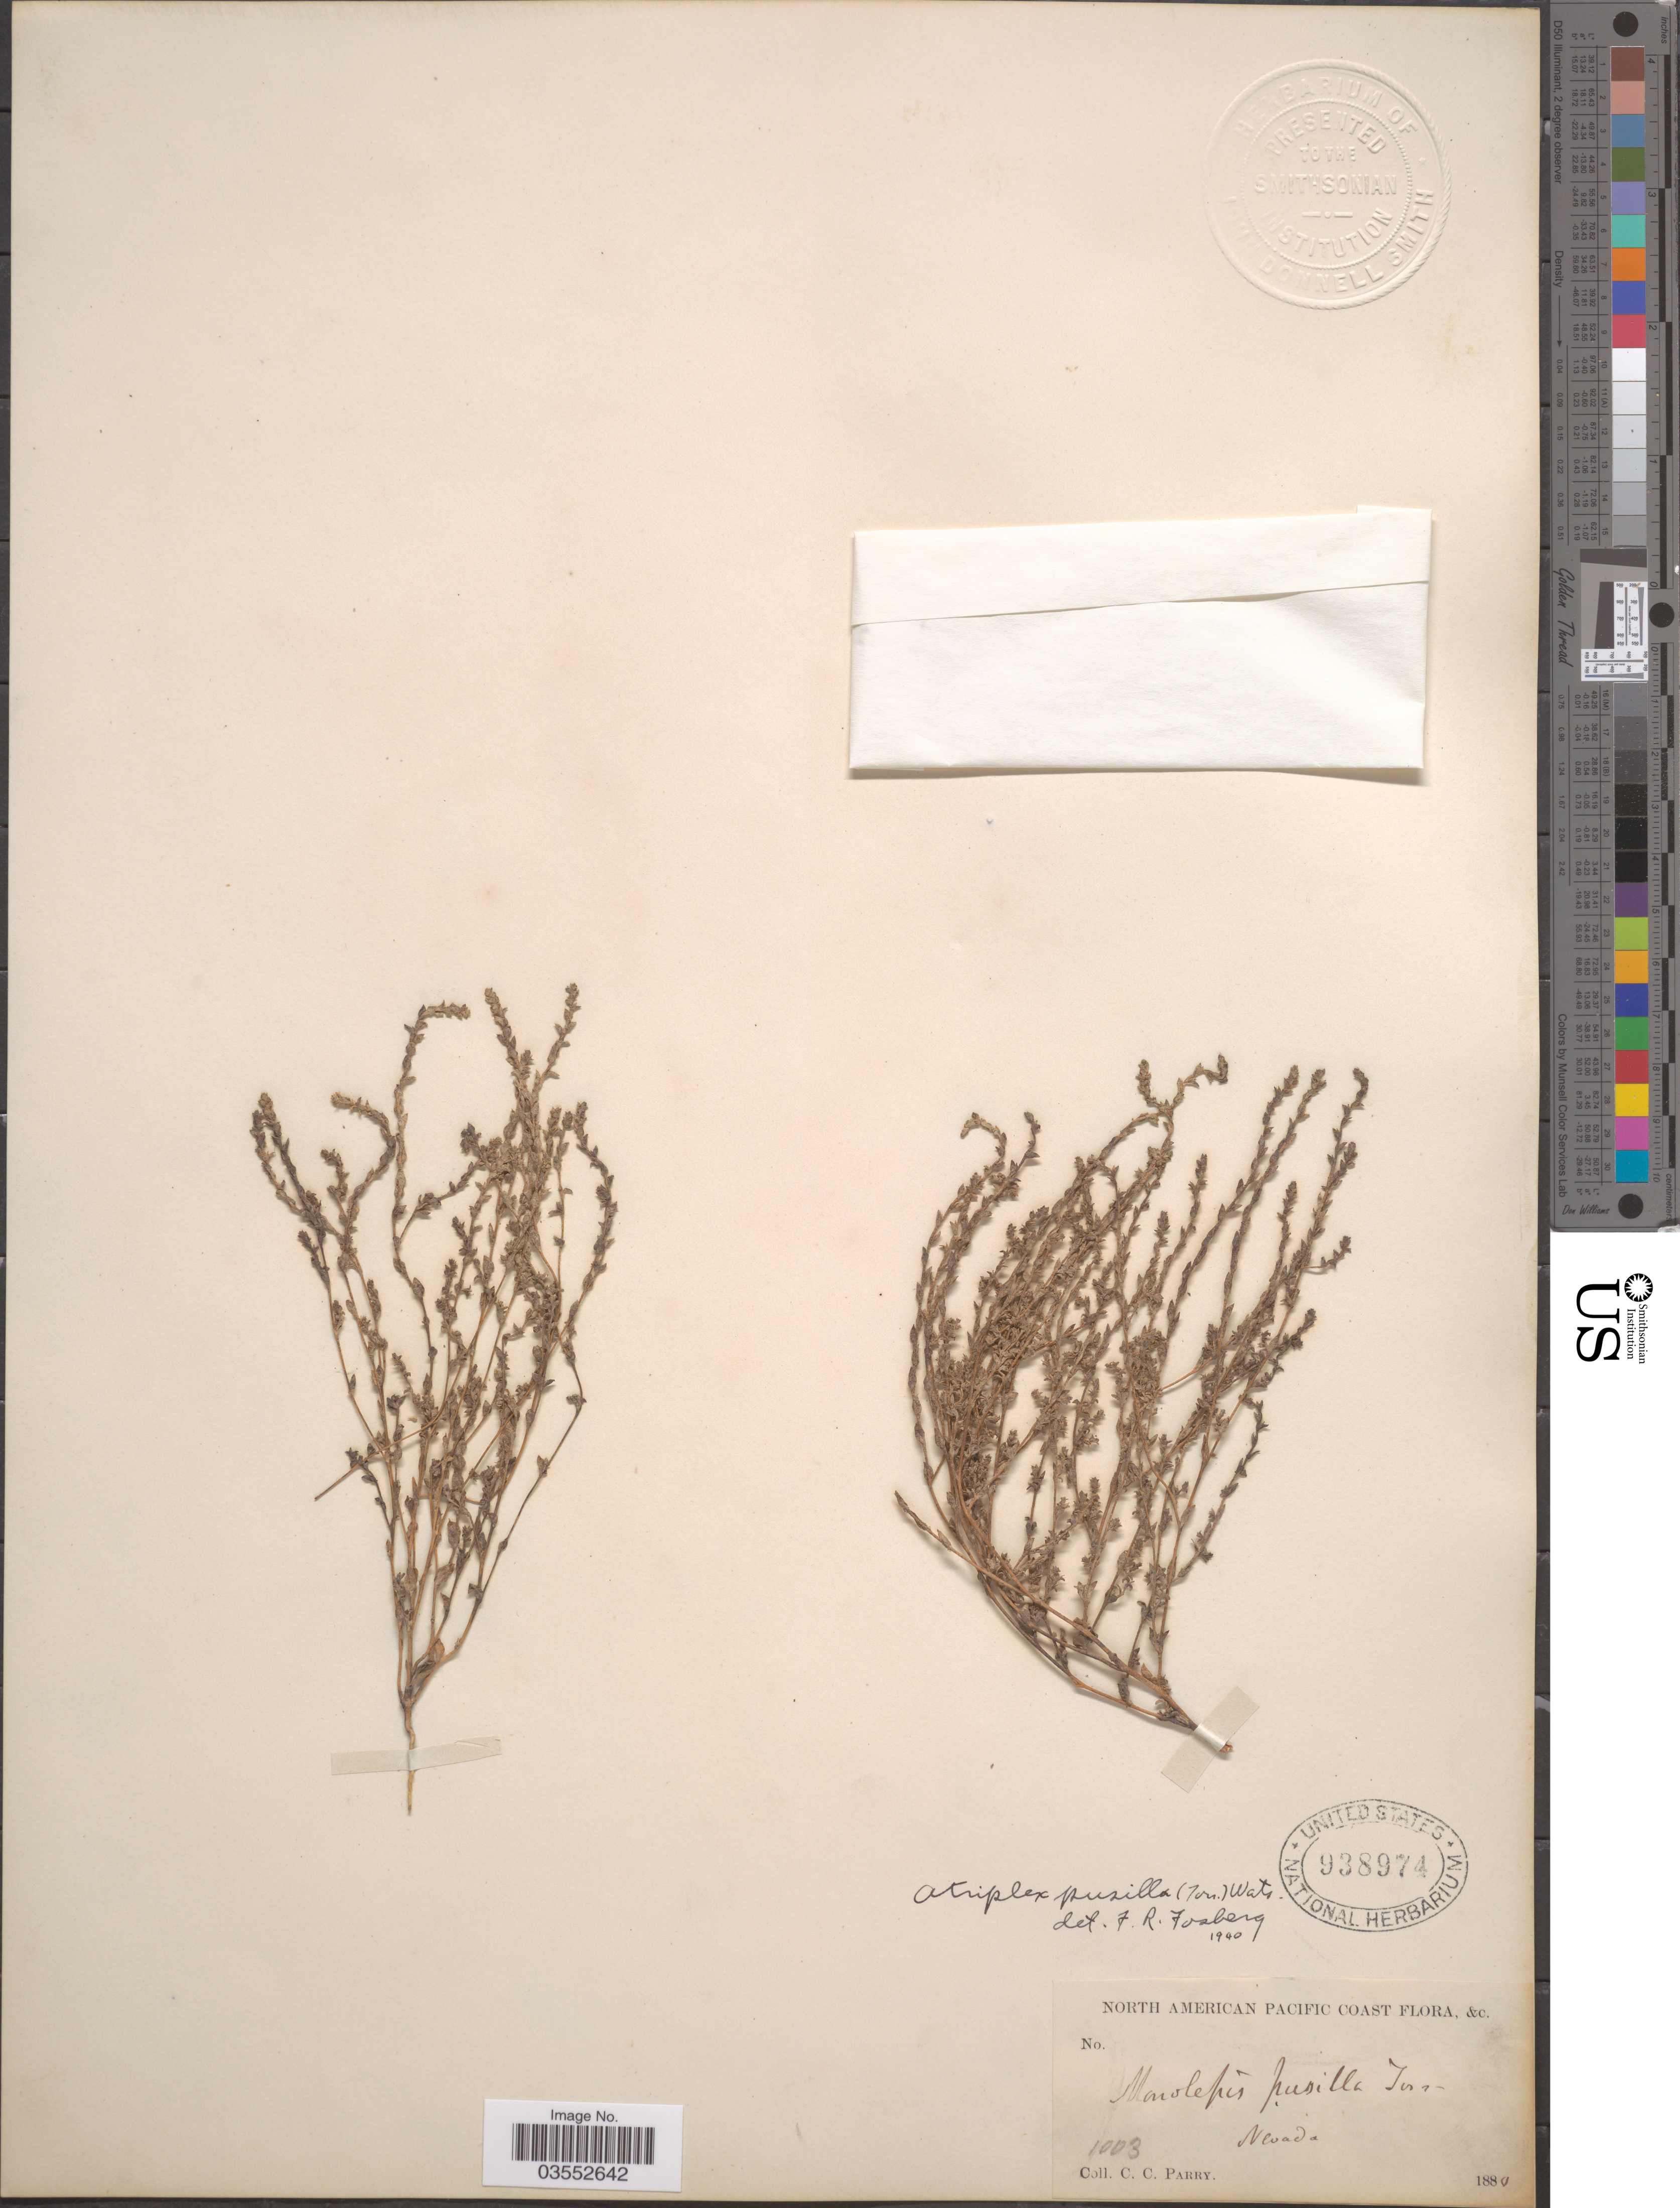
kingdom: Plantae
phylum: Tracheophyta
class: Magnoliopsida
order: Caryophyllales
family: Amaranthaceae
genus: Atriplex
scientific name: Atriplex rosea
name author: L.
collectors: C. C. Parry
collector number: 1003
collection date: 1880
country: United States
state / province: Nevada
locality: North American Pacific Coast.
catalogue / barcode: US 938974